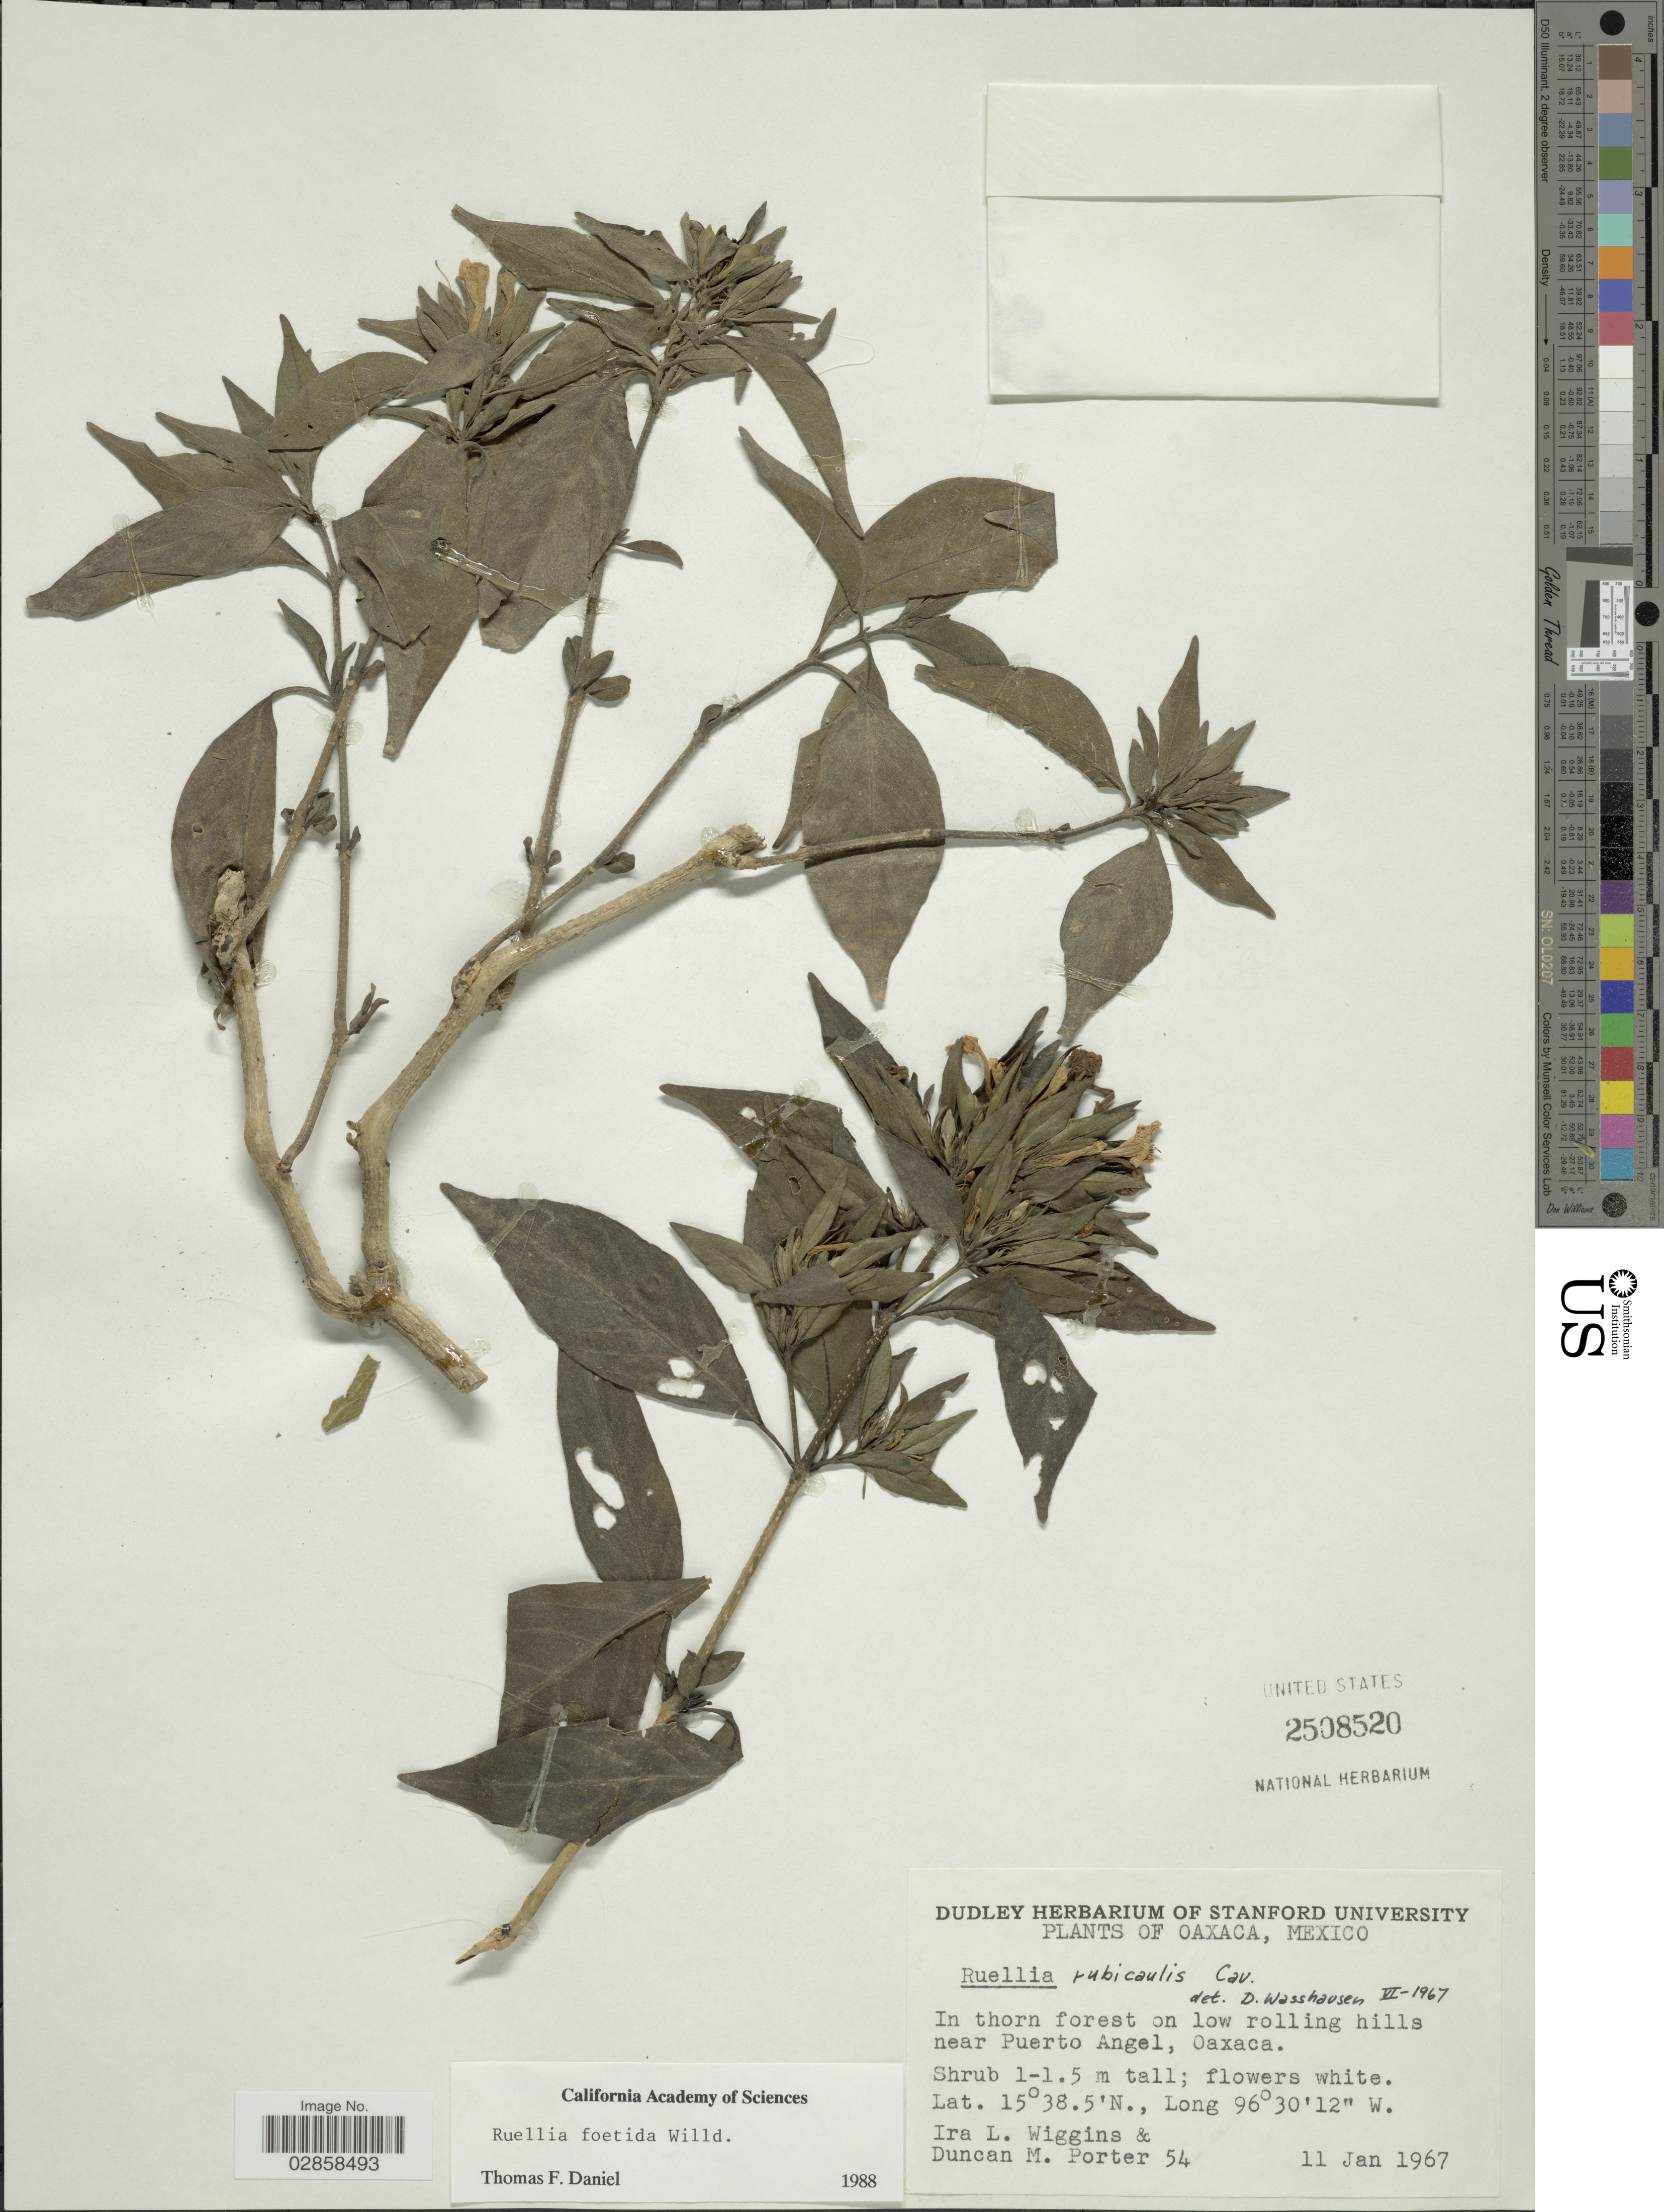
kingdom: Plantae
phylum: Tracheophyta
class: Magnoliopsida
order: Lamiales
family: Acanthaceae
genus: Ruellia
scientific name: Ruellia foetida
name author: Willd.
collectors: I. L. Wiggins & D. Porter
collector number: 54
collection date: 1967-01-11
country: Mexico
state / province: Oaxaca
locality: In thorn forest on low rolling hills near Puerto Angel.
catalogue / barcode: US 2508520